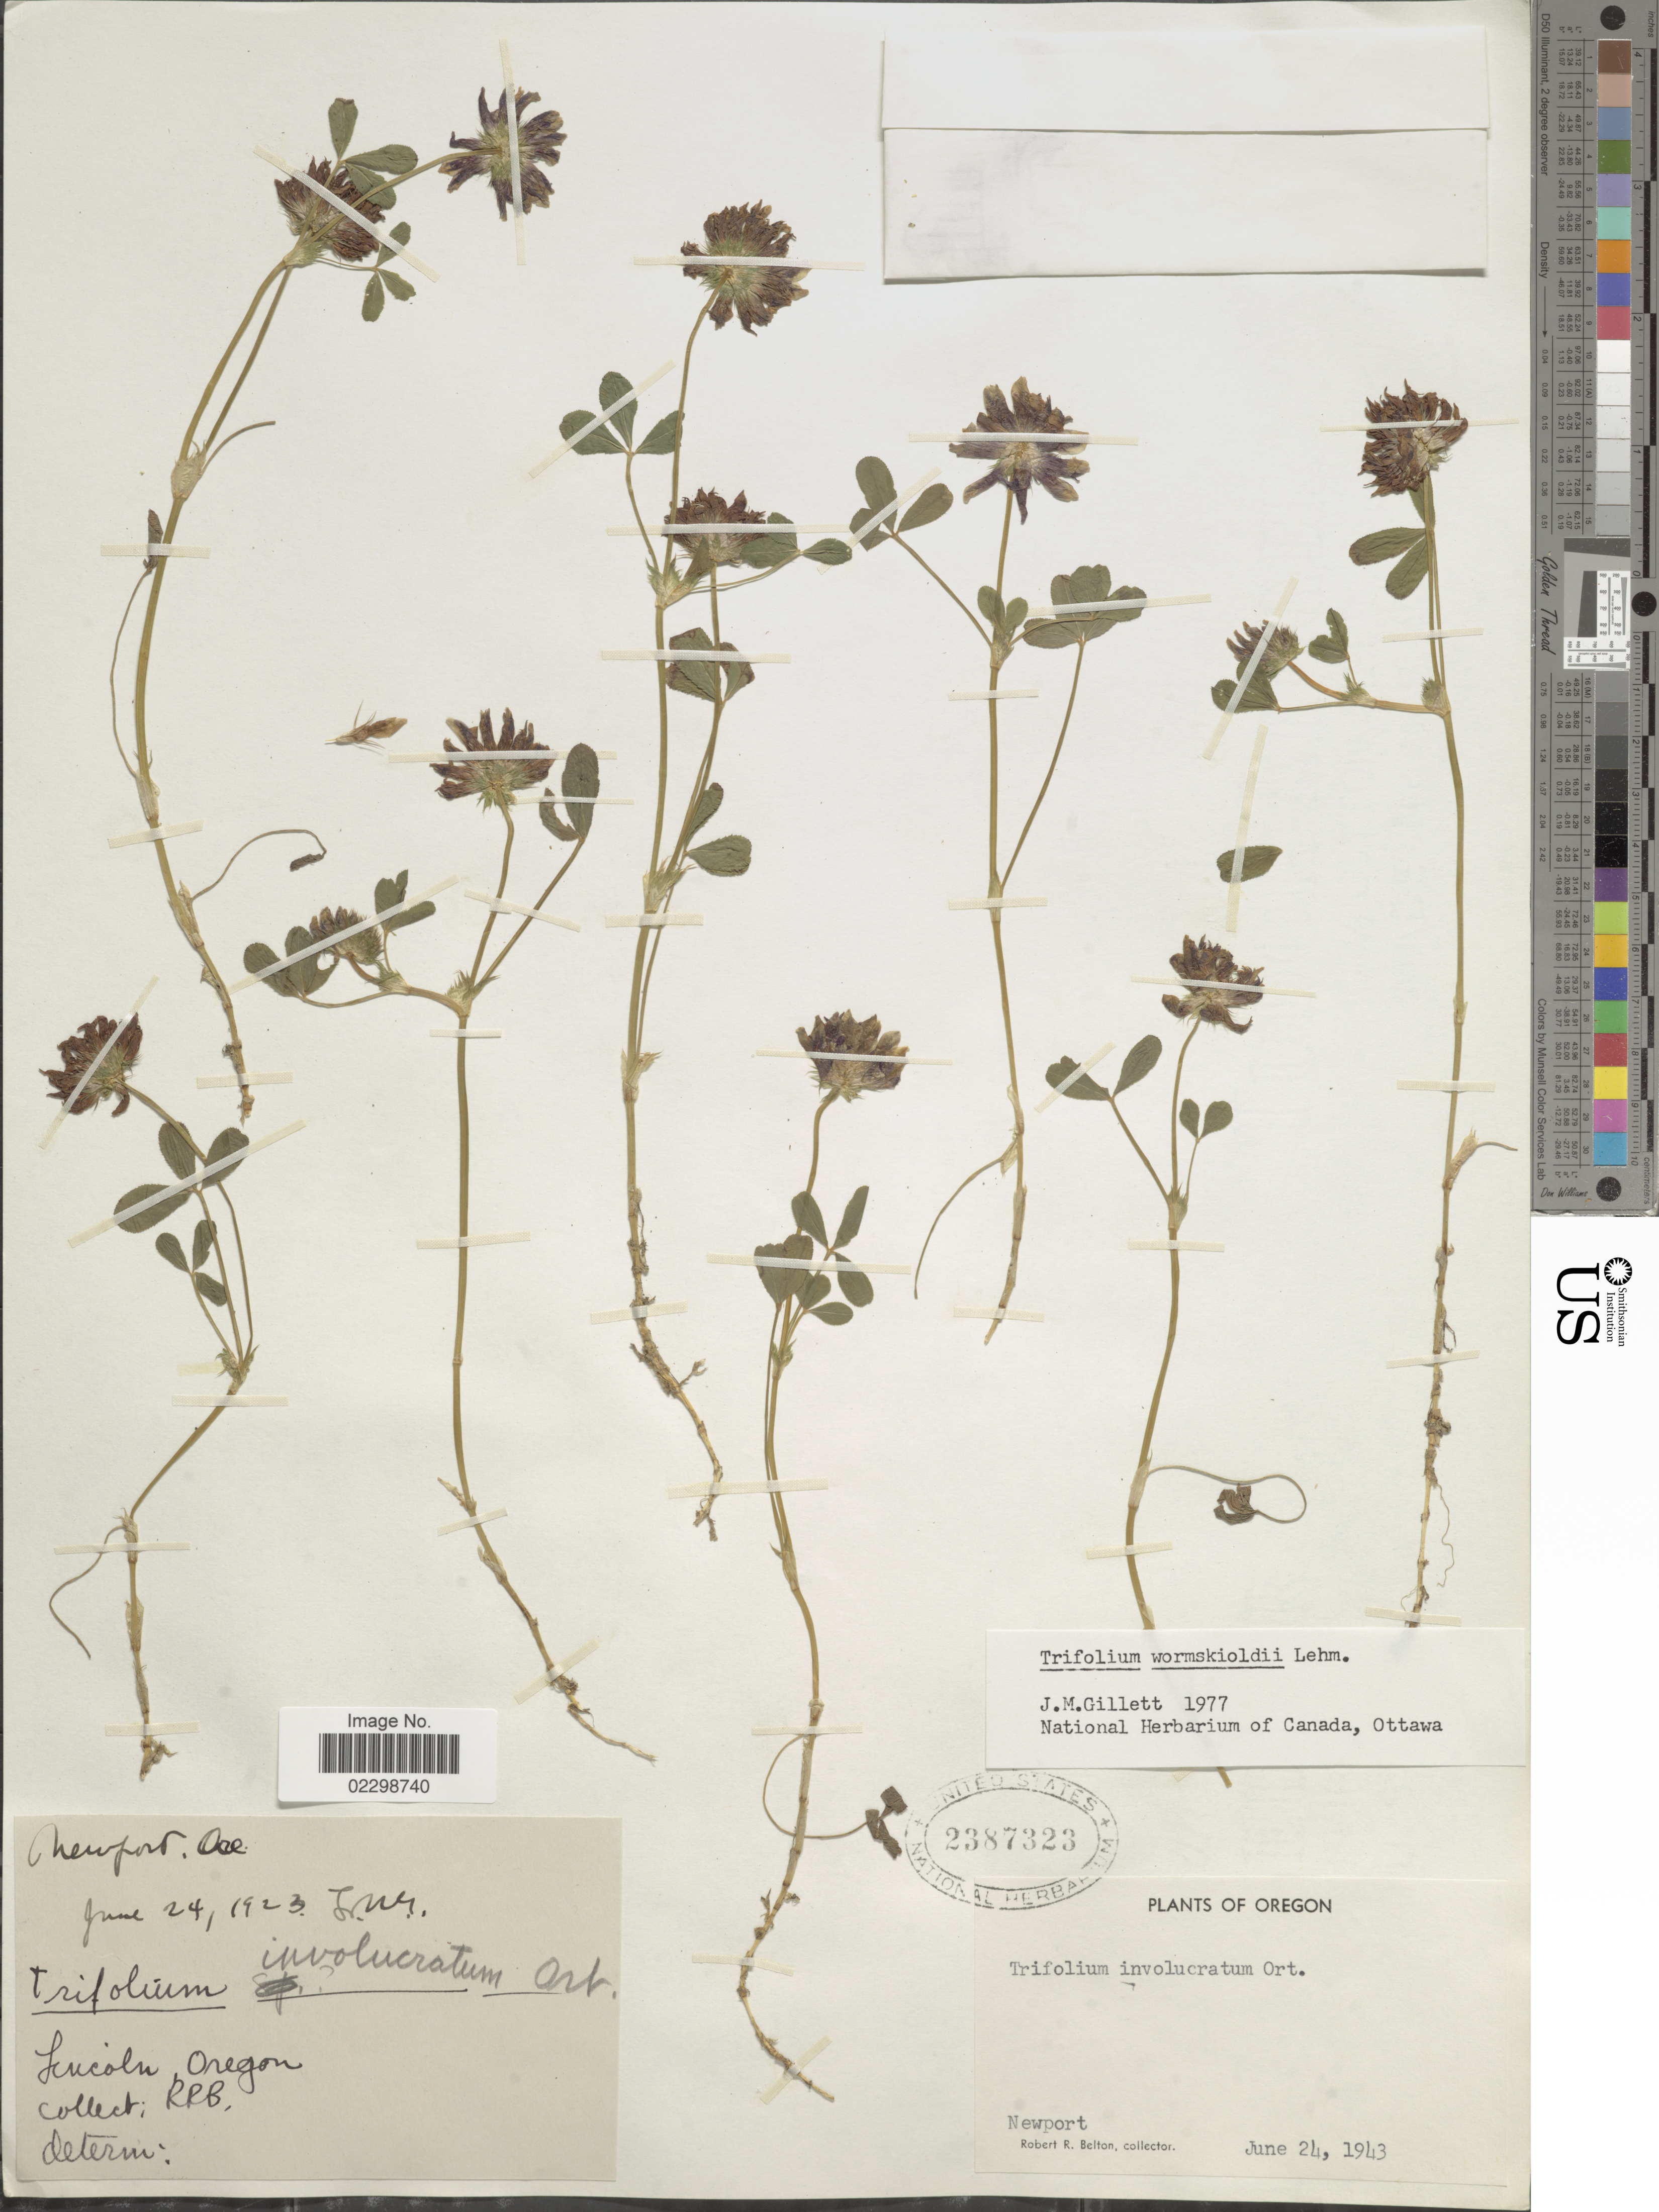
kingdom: Plantae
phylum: Tracheophyta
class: Magnoliopsida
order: Fabales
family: Fabaceae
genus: Trifolium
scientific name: Trifolium wormskioldii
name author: Lehm.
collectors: R. Belton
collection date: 1943-10-24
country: United States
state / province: Oregon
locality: Lincoln, Newport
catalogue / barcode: US 2387323